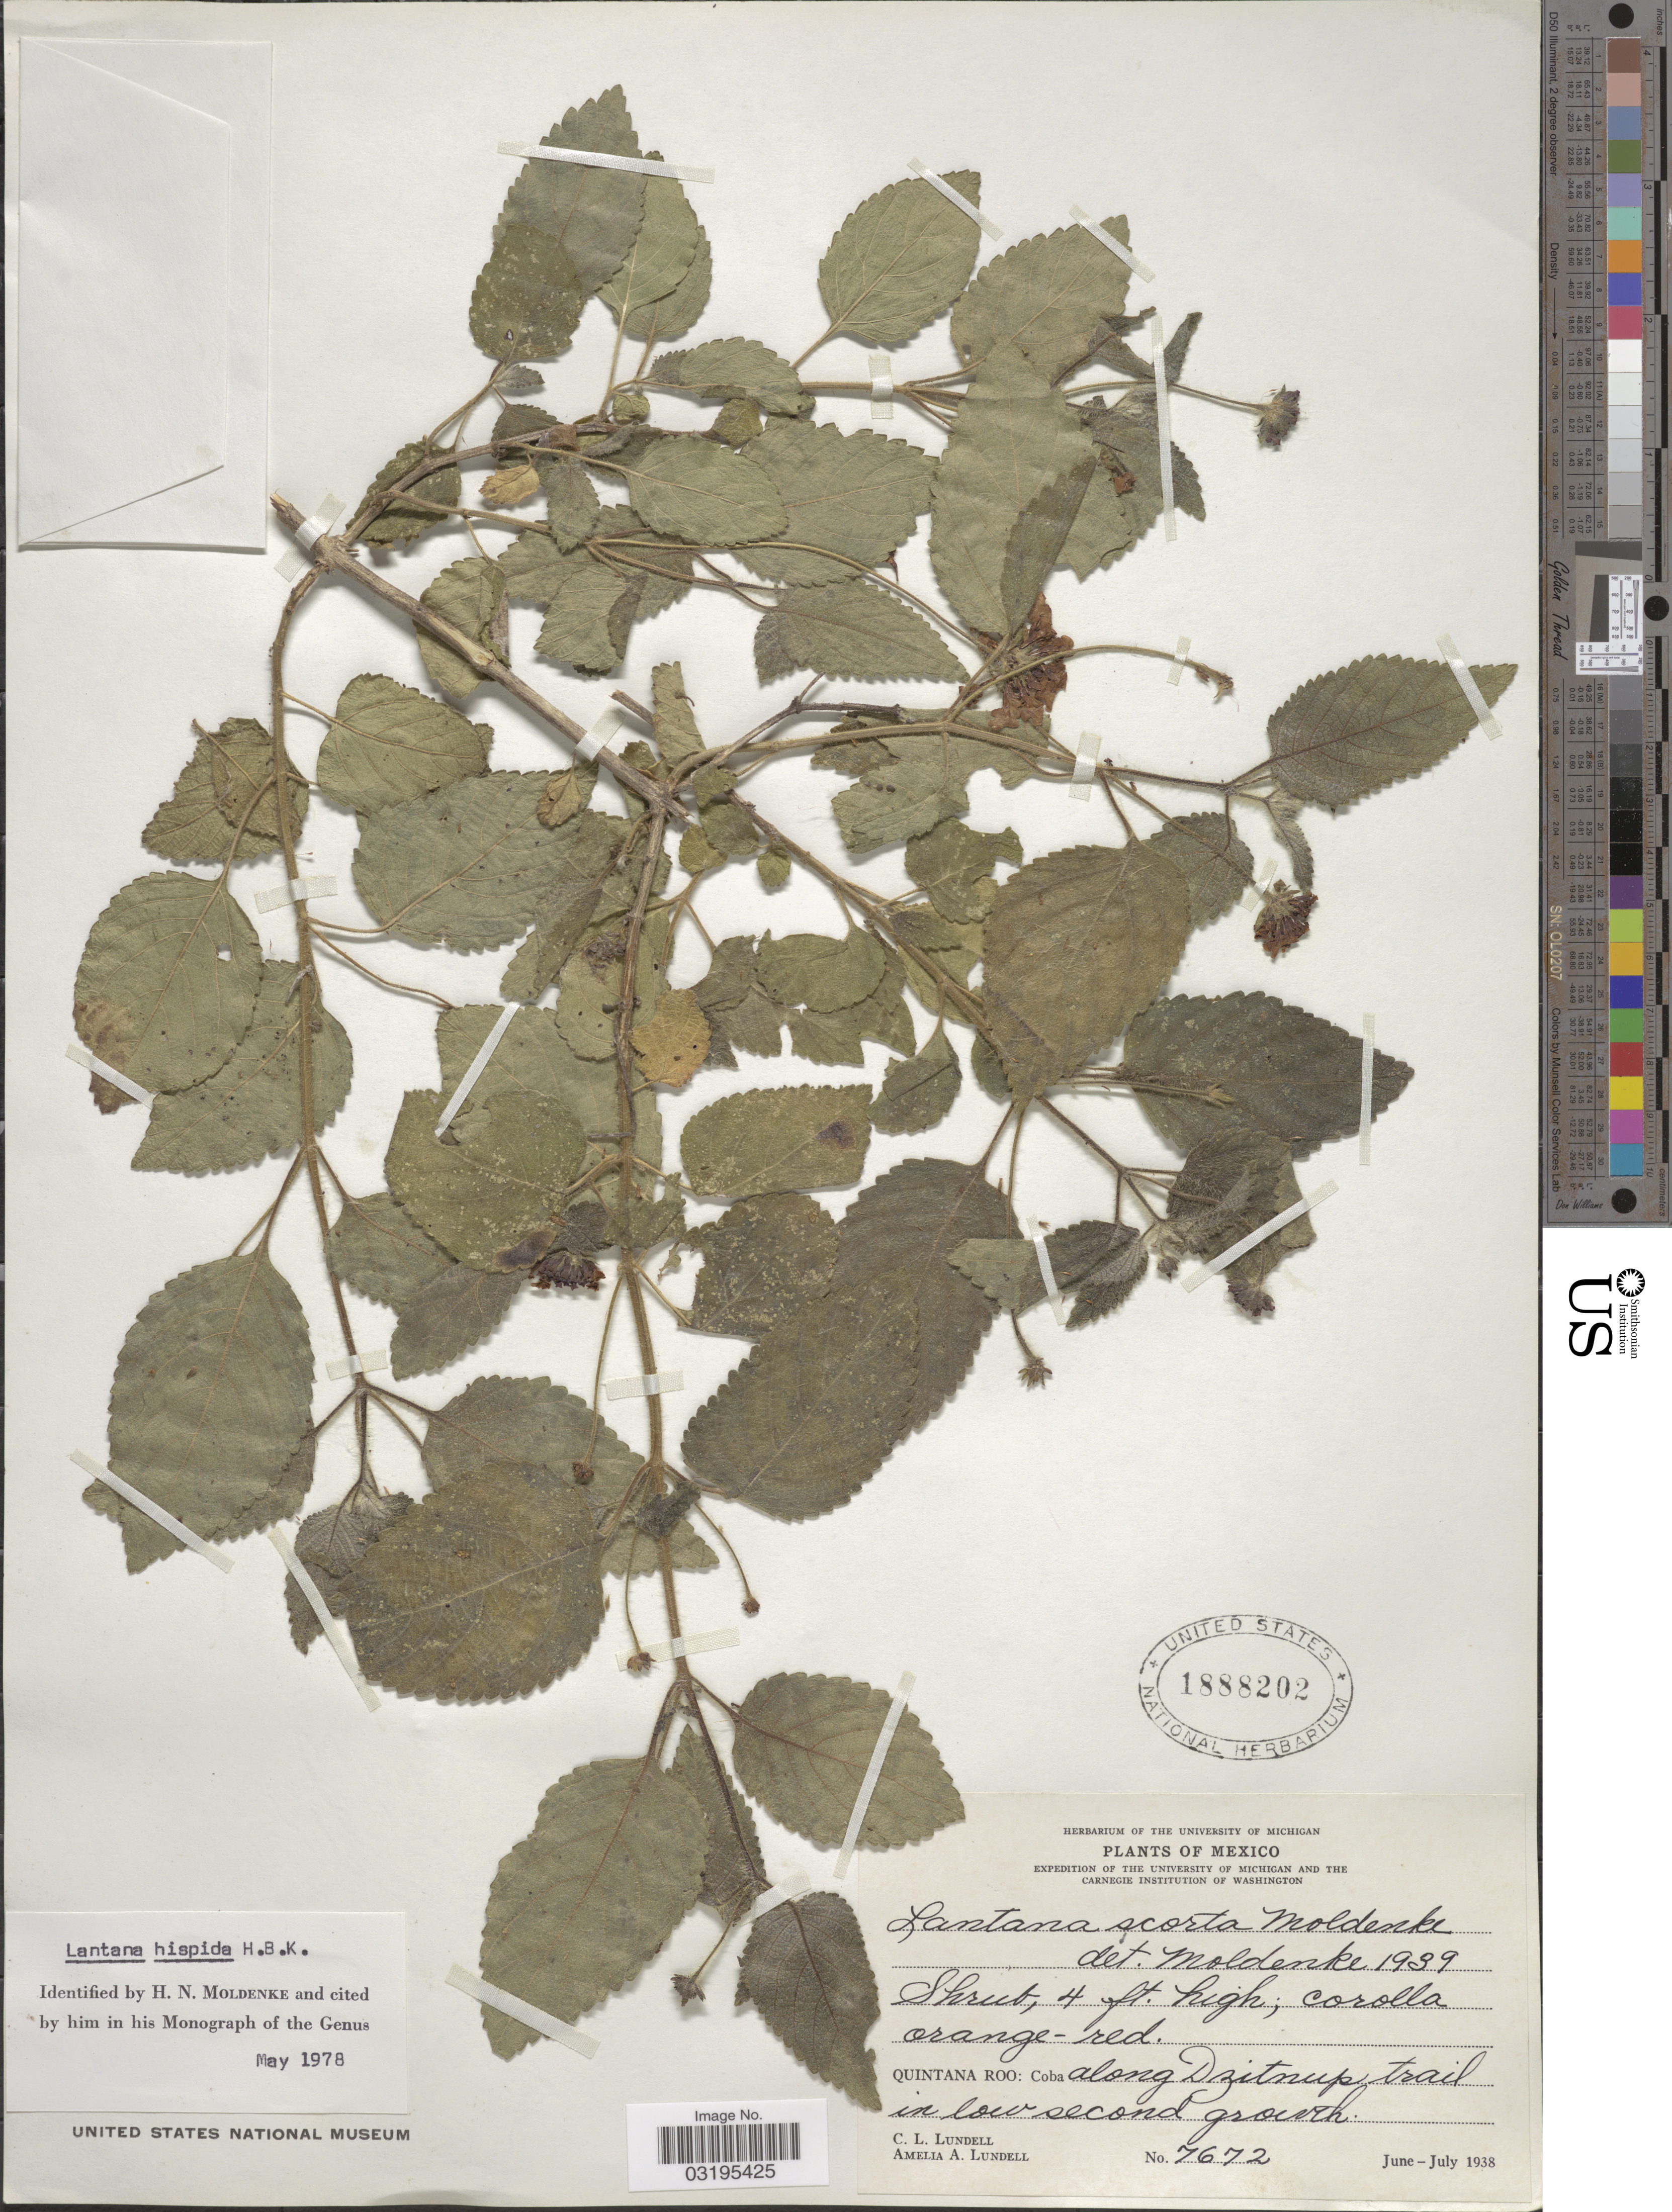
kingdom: Plantae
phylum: Tracheophyta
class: Magnoliopsida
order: Lamiales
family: Verbenaceae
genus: Lantana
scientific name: Lantana hispida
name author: Kunth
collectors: C. L. Lundell & A. A. Lundell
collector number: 7672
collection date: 1938-06/1938-07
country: Mexico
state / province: Quintana Roo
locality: Coba. Along Dzitnup trail.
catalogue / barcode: US 1888202